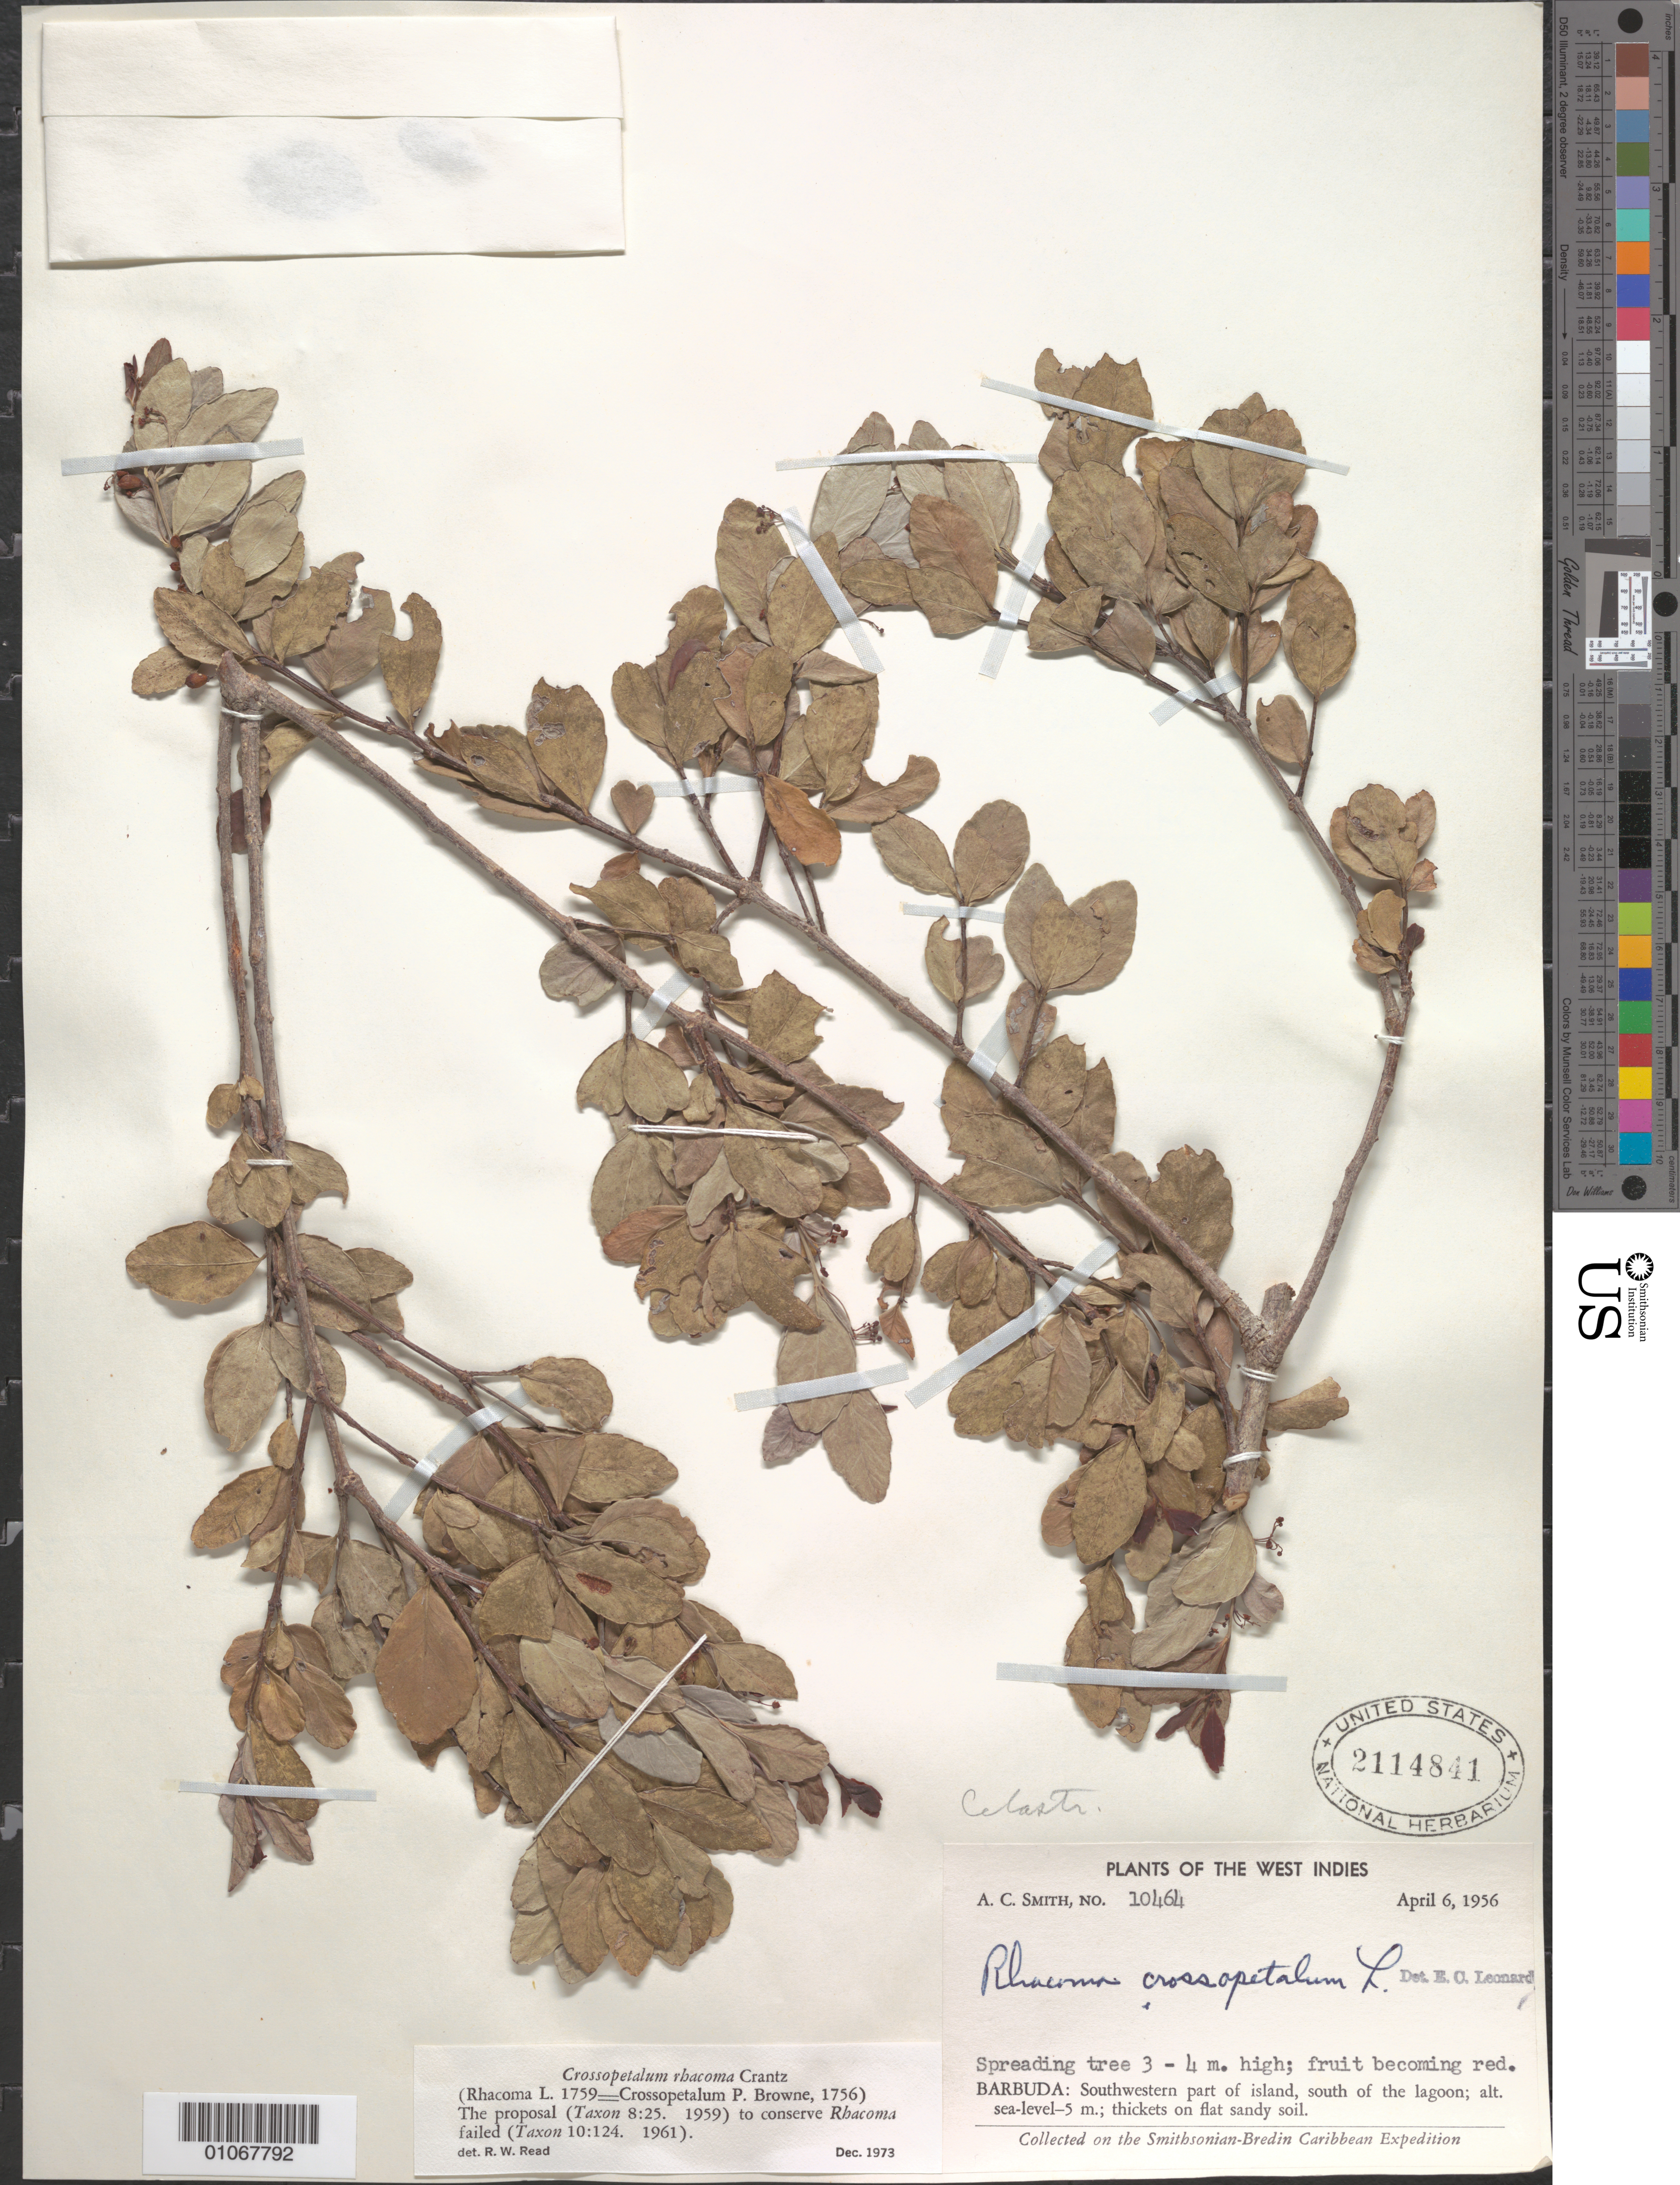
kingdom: Plantae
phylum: Tracheophyta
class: Magnoliopsida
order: Celastrales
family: Celastraceae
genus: Crossopetalum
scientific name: Crossopetalum rhacoma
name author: Crantz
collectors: A. C. Smith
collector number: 10464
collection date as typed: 06 Apr 1956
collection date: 1956-04-06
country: Antigua and Barbuda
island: Barbuda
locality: Southwestern part of island, south of the lagoon, thickets on flat sandy soil.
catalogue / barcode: US 2114841